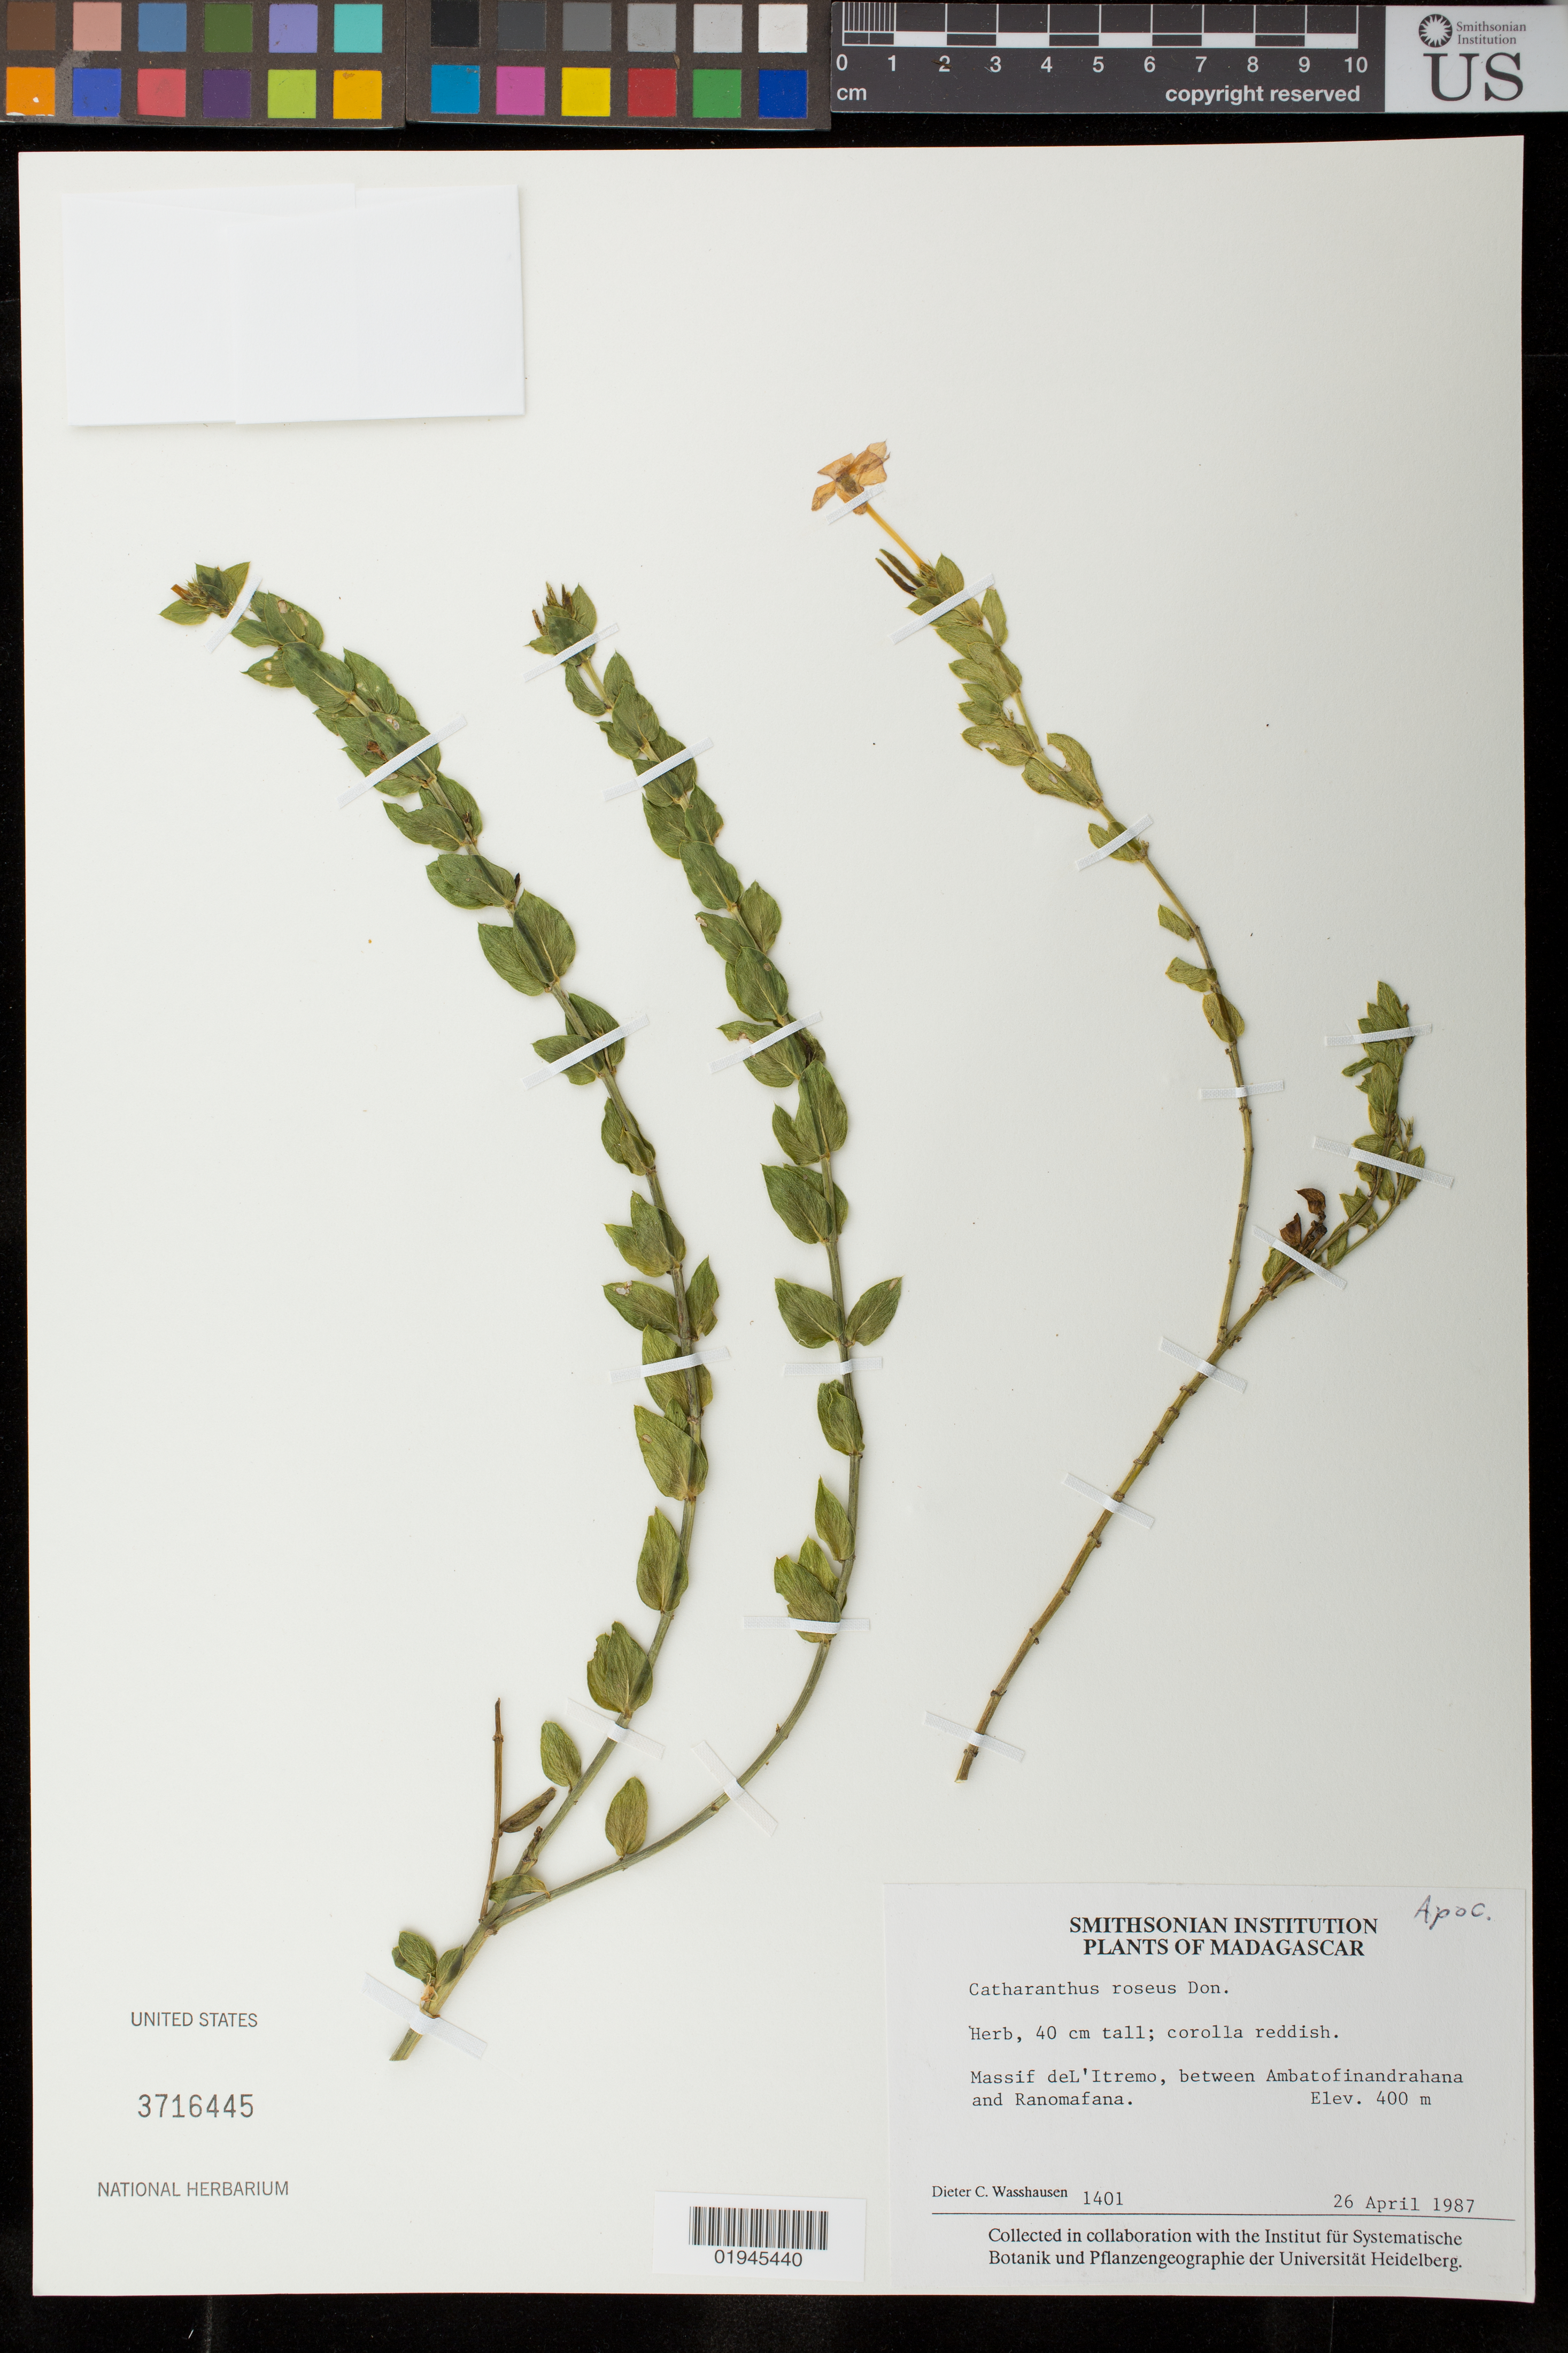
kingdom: Plantae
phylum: Tracheophyta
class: Magnoliopsida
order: Gentianales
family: Apocynaceae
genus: Catharanthus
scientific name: Catharanthus roseus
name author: (L.) G. Don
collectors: D. C. Wasshausen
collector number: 1401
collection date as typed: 26 Apr 1987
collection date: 1987-04-26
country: Madagascar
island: Madagascar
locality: Massif de L'Itremo, between Ambatofinandrahana and Ranomafana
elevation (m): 400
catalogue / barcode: US 3716445